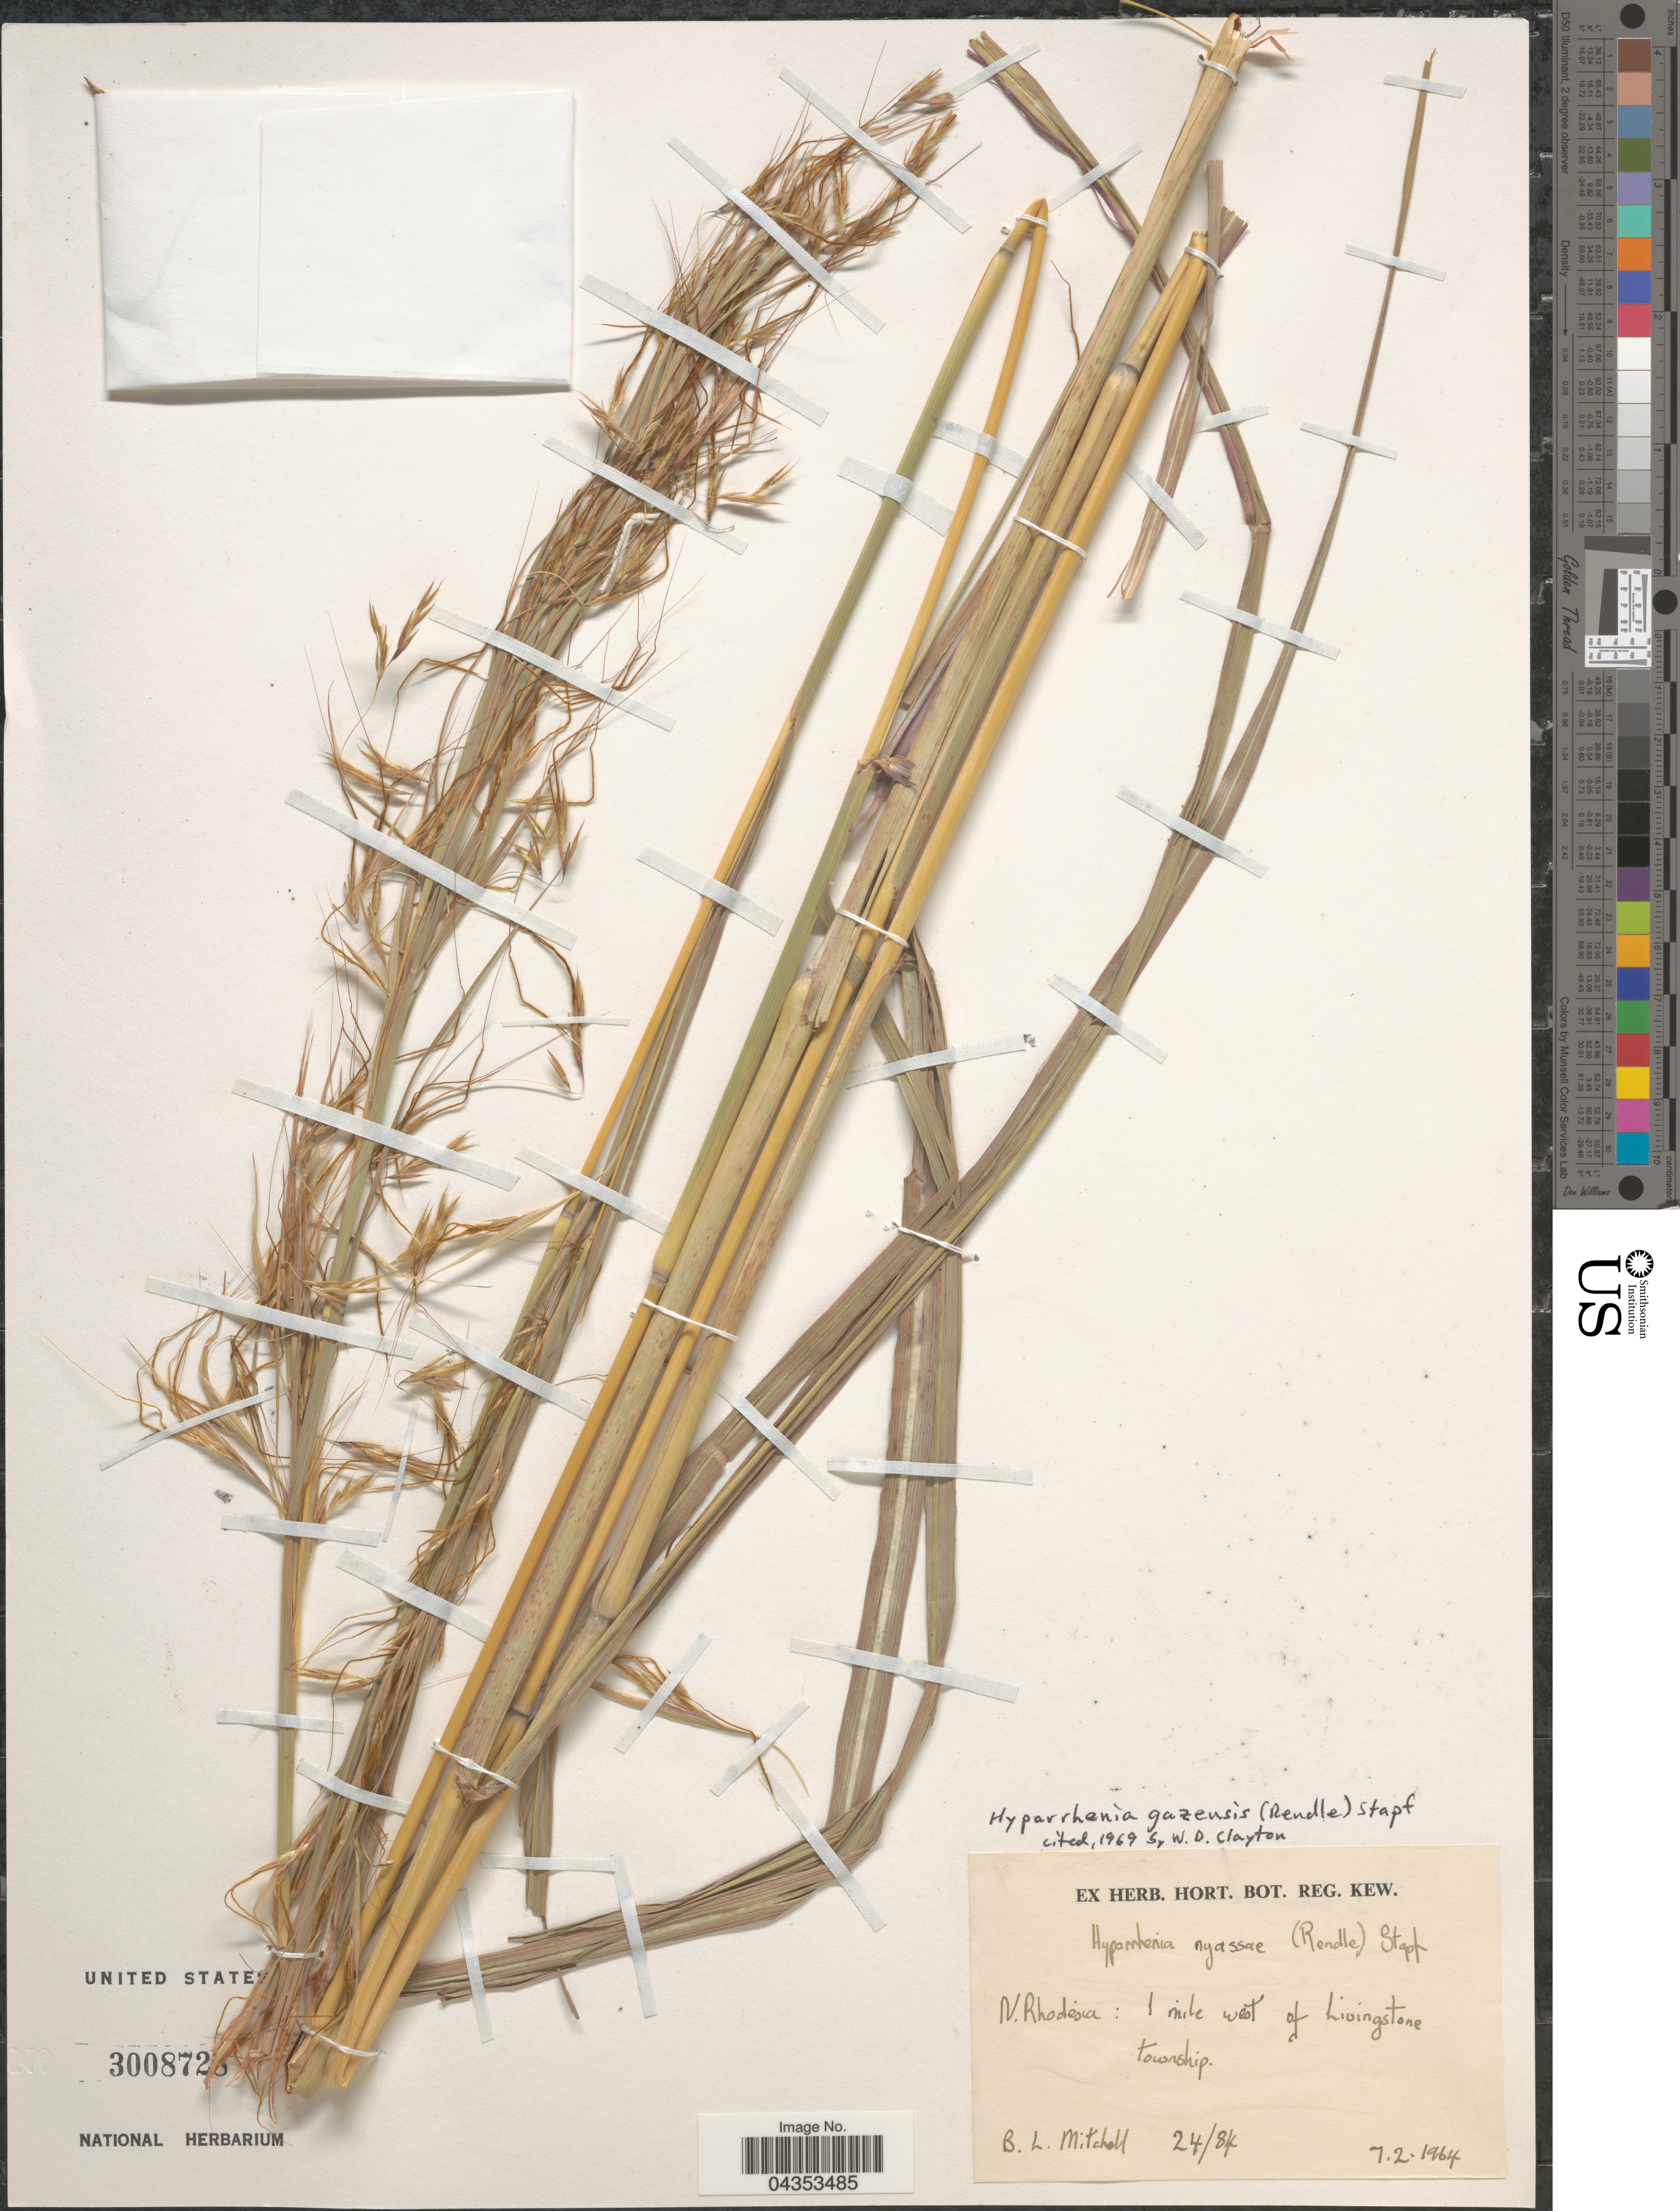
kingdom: Plantae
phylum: Tracheophyta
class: Liliopsida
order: Poales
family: Poaceae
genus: Hyparrhenia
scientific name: Hyparrhenia gazensis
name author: (Rendle) Stapf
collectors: B. Mitchell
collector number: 24/84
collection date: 1964-02-07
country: Zambia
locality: N. Rhodesia: 1 mile west of Livingstone township.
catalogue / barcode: US 3008728